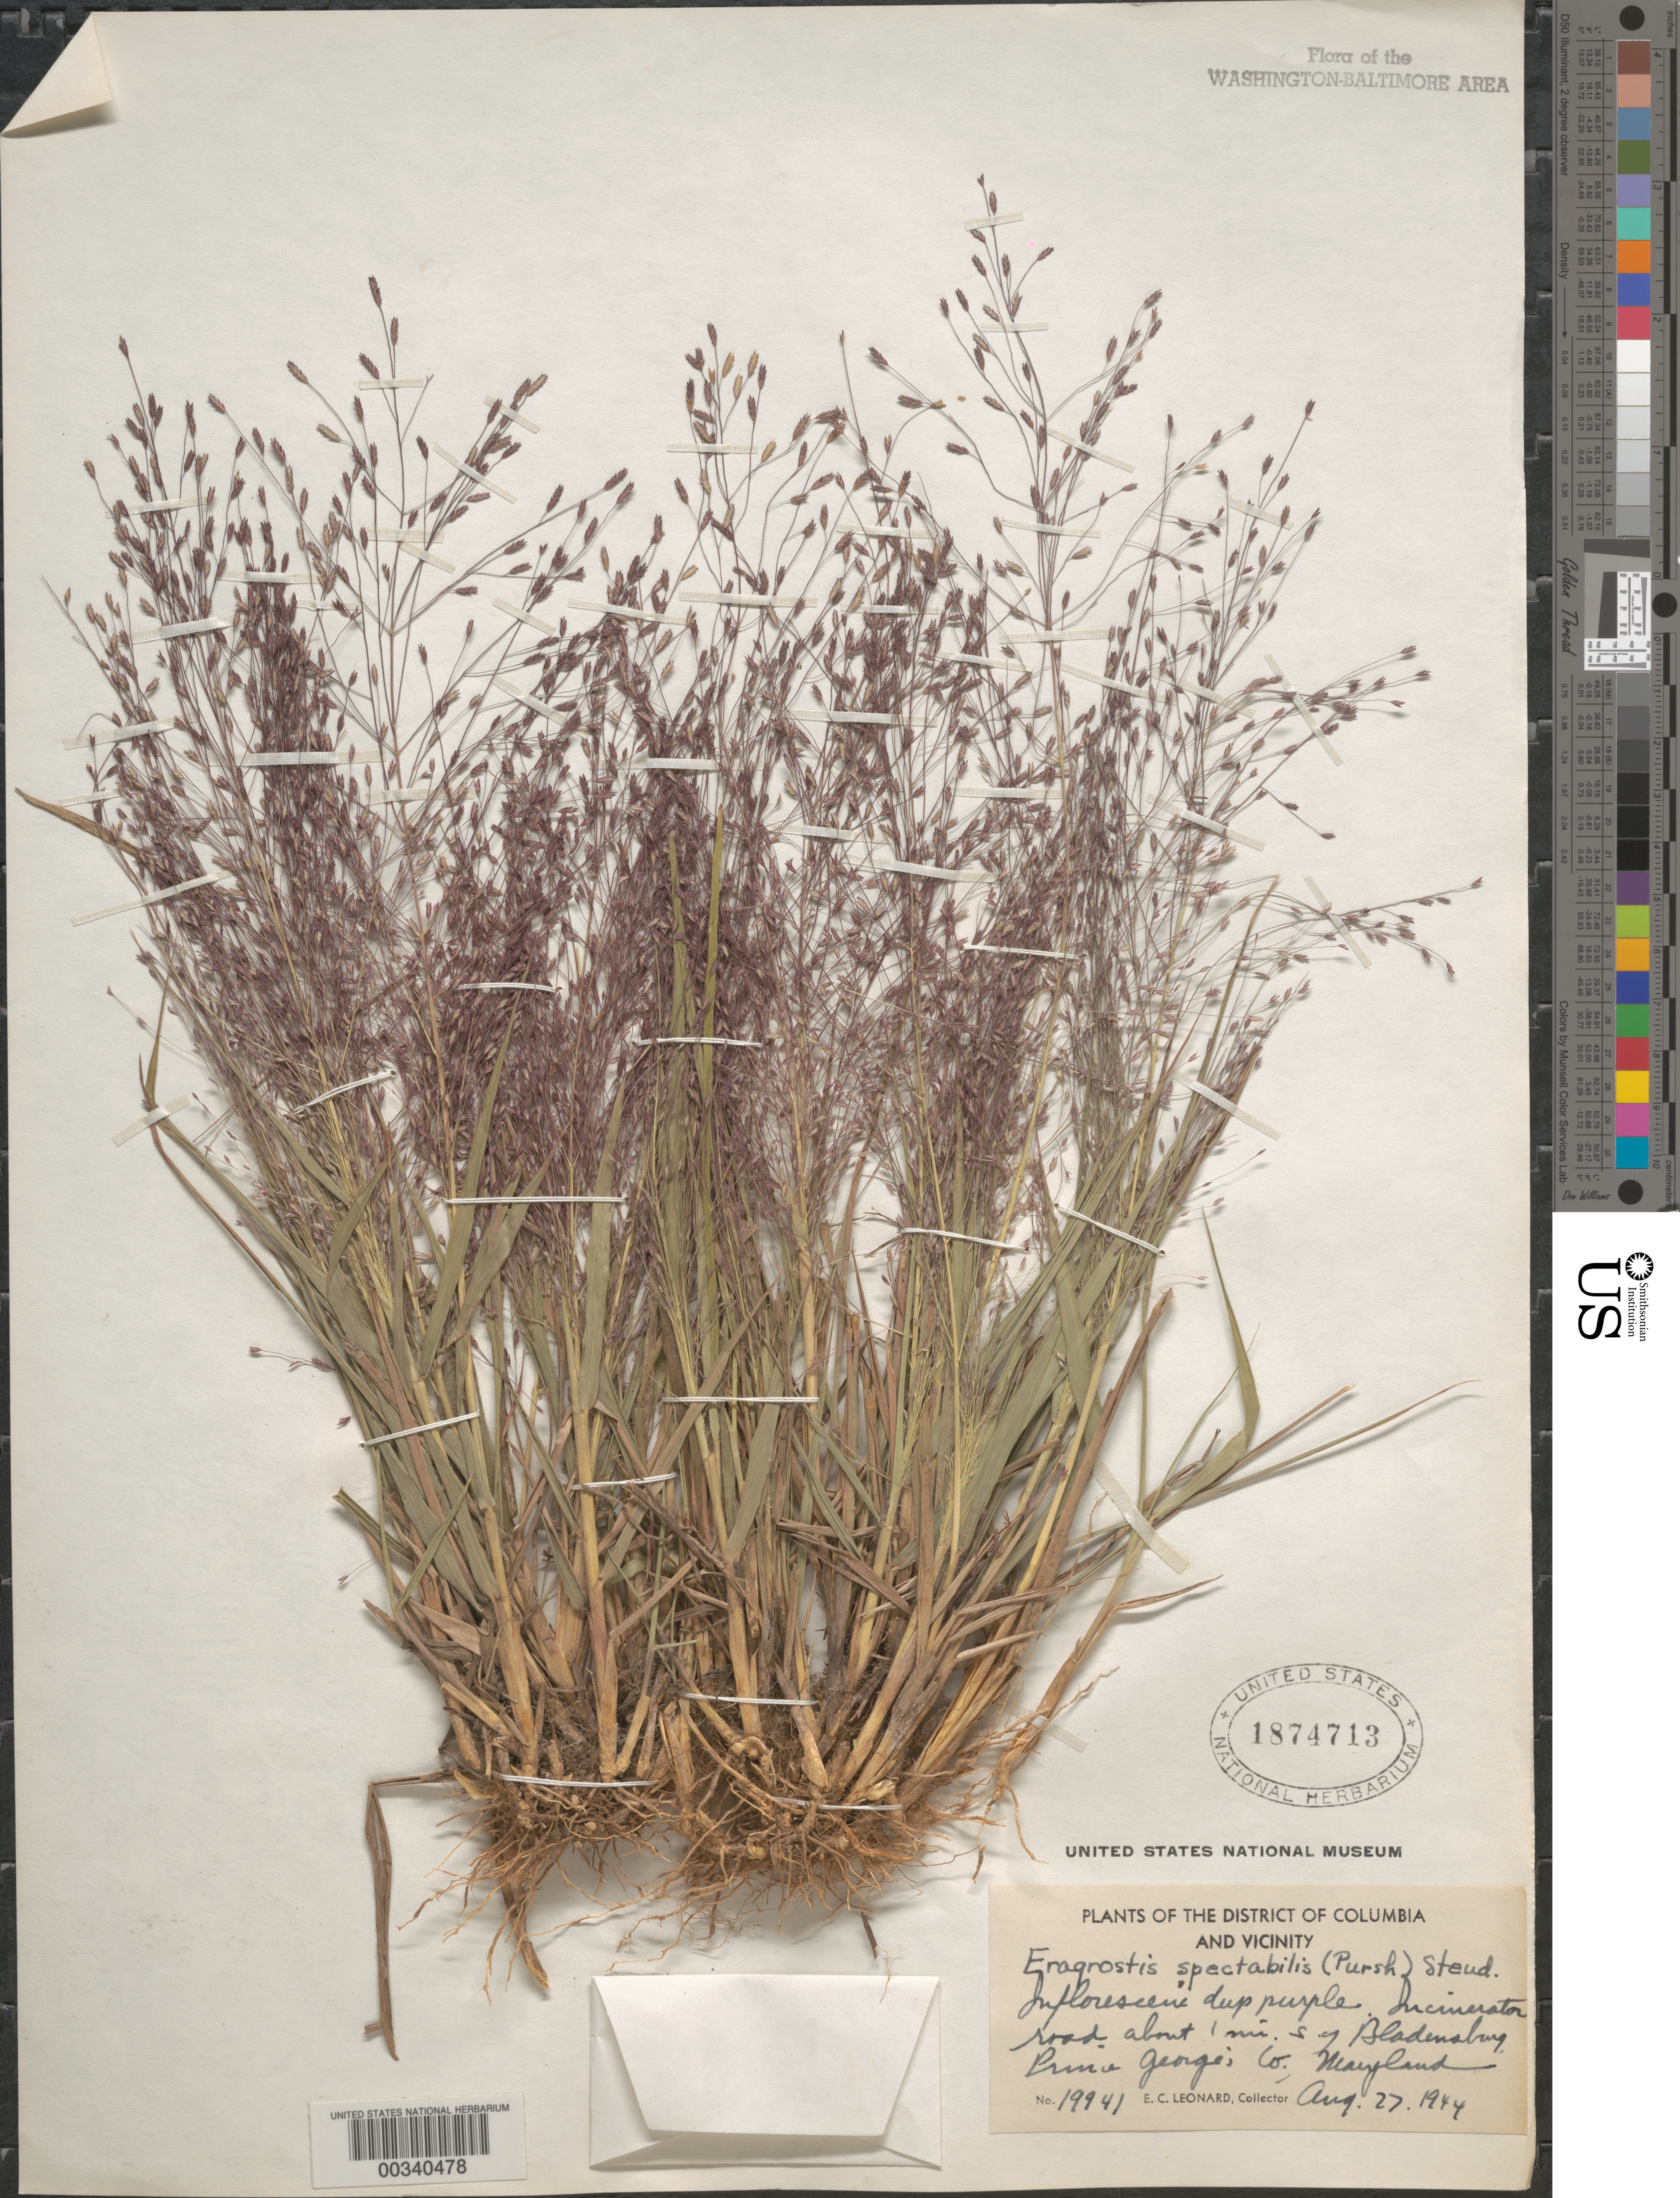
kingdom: Plantae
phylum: Tracheophyta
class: Liliopsida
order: Poales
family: Poaceae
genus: Eragrostis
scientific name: Eragrostis spectabilis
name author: (Pursh) Steud.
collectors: E. C. Leonard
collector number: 19941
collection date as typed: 27 Aug 1944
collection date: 1944-08-27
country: United States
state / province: Maryland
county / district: Prince George's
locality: Incinerator road, south of Bladensburg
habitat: Roadside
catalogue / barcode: US 1874713